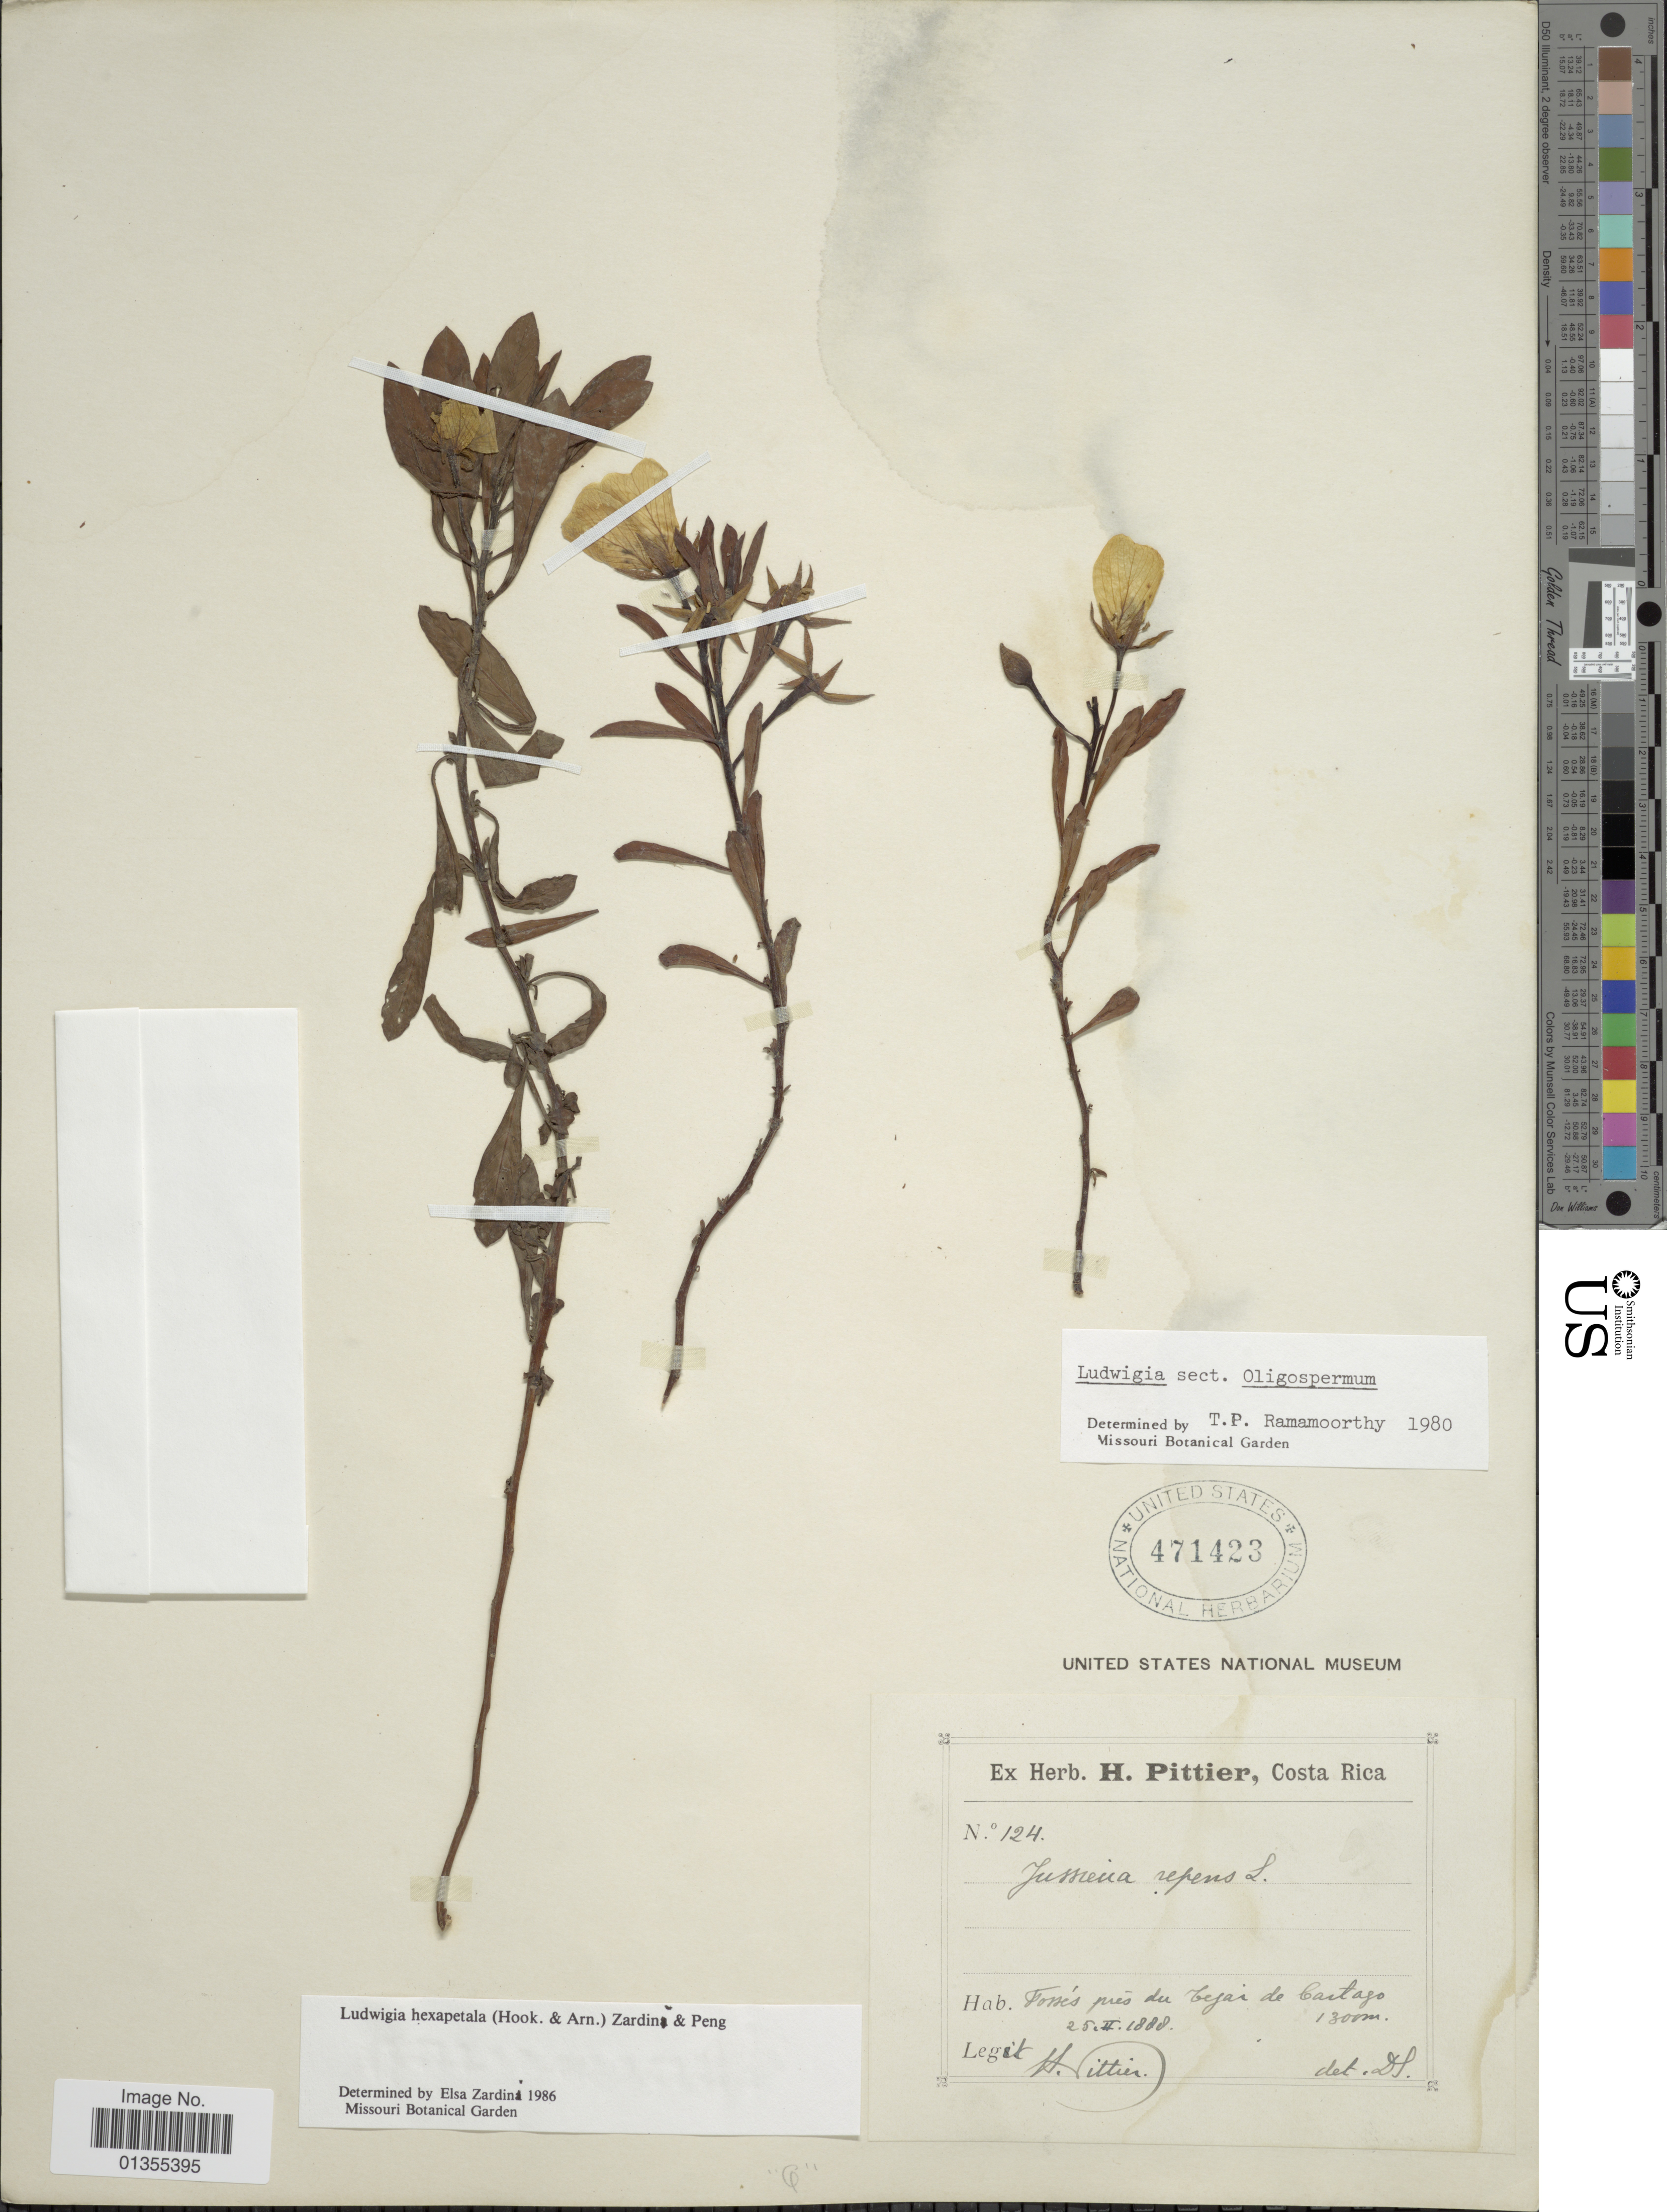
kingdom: Plantae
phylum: Tracheophyta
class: Magnoliopsida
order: Myrtales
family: Onagraceae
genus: Ludwigia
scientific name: Ludwigia hexapetala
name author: (Hook. & Arn.) Zardini et al.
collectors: H. F. Pittier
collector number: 124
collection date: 1888-02-25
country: Costa Rica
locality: Fossés près du Tejar de Cartago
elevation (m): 1300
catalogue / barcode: US 471423